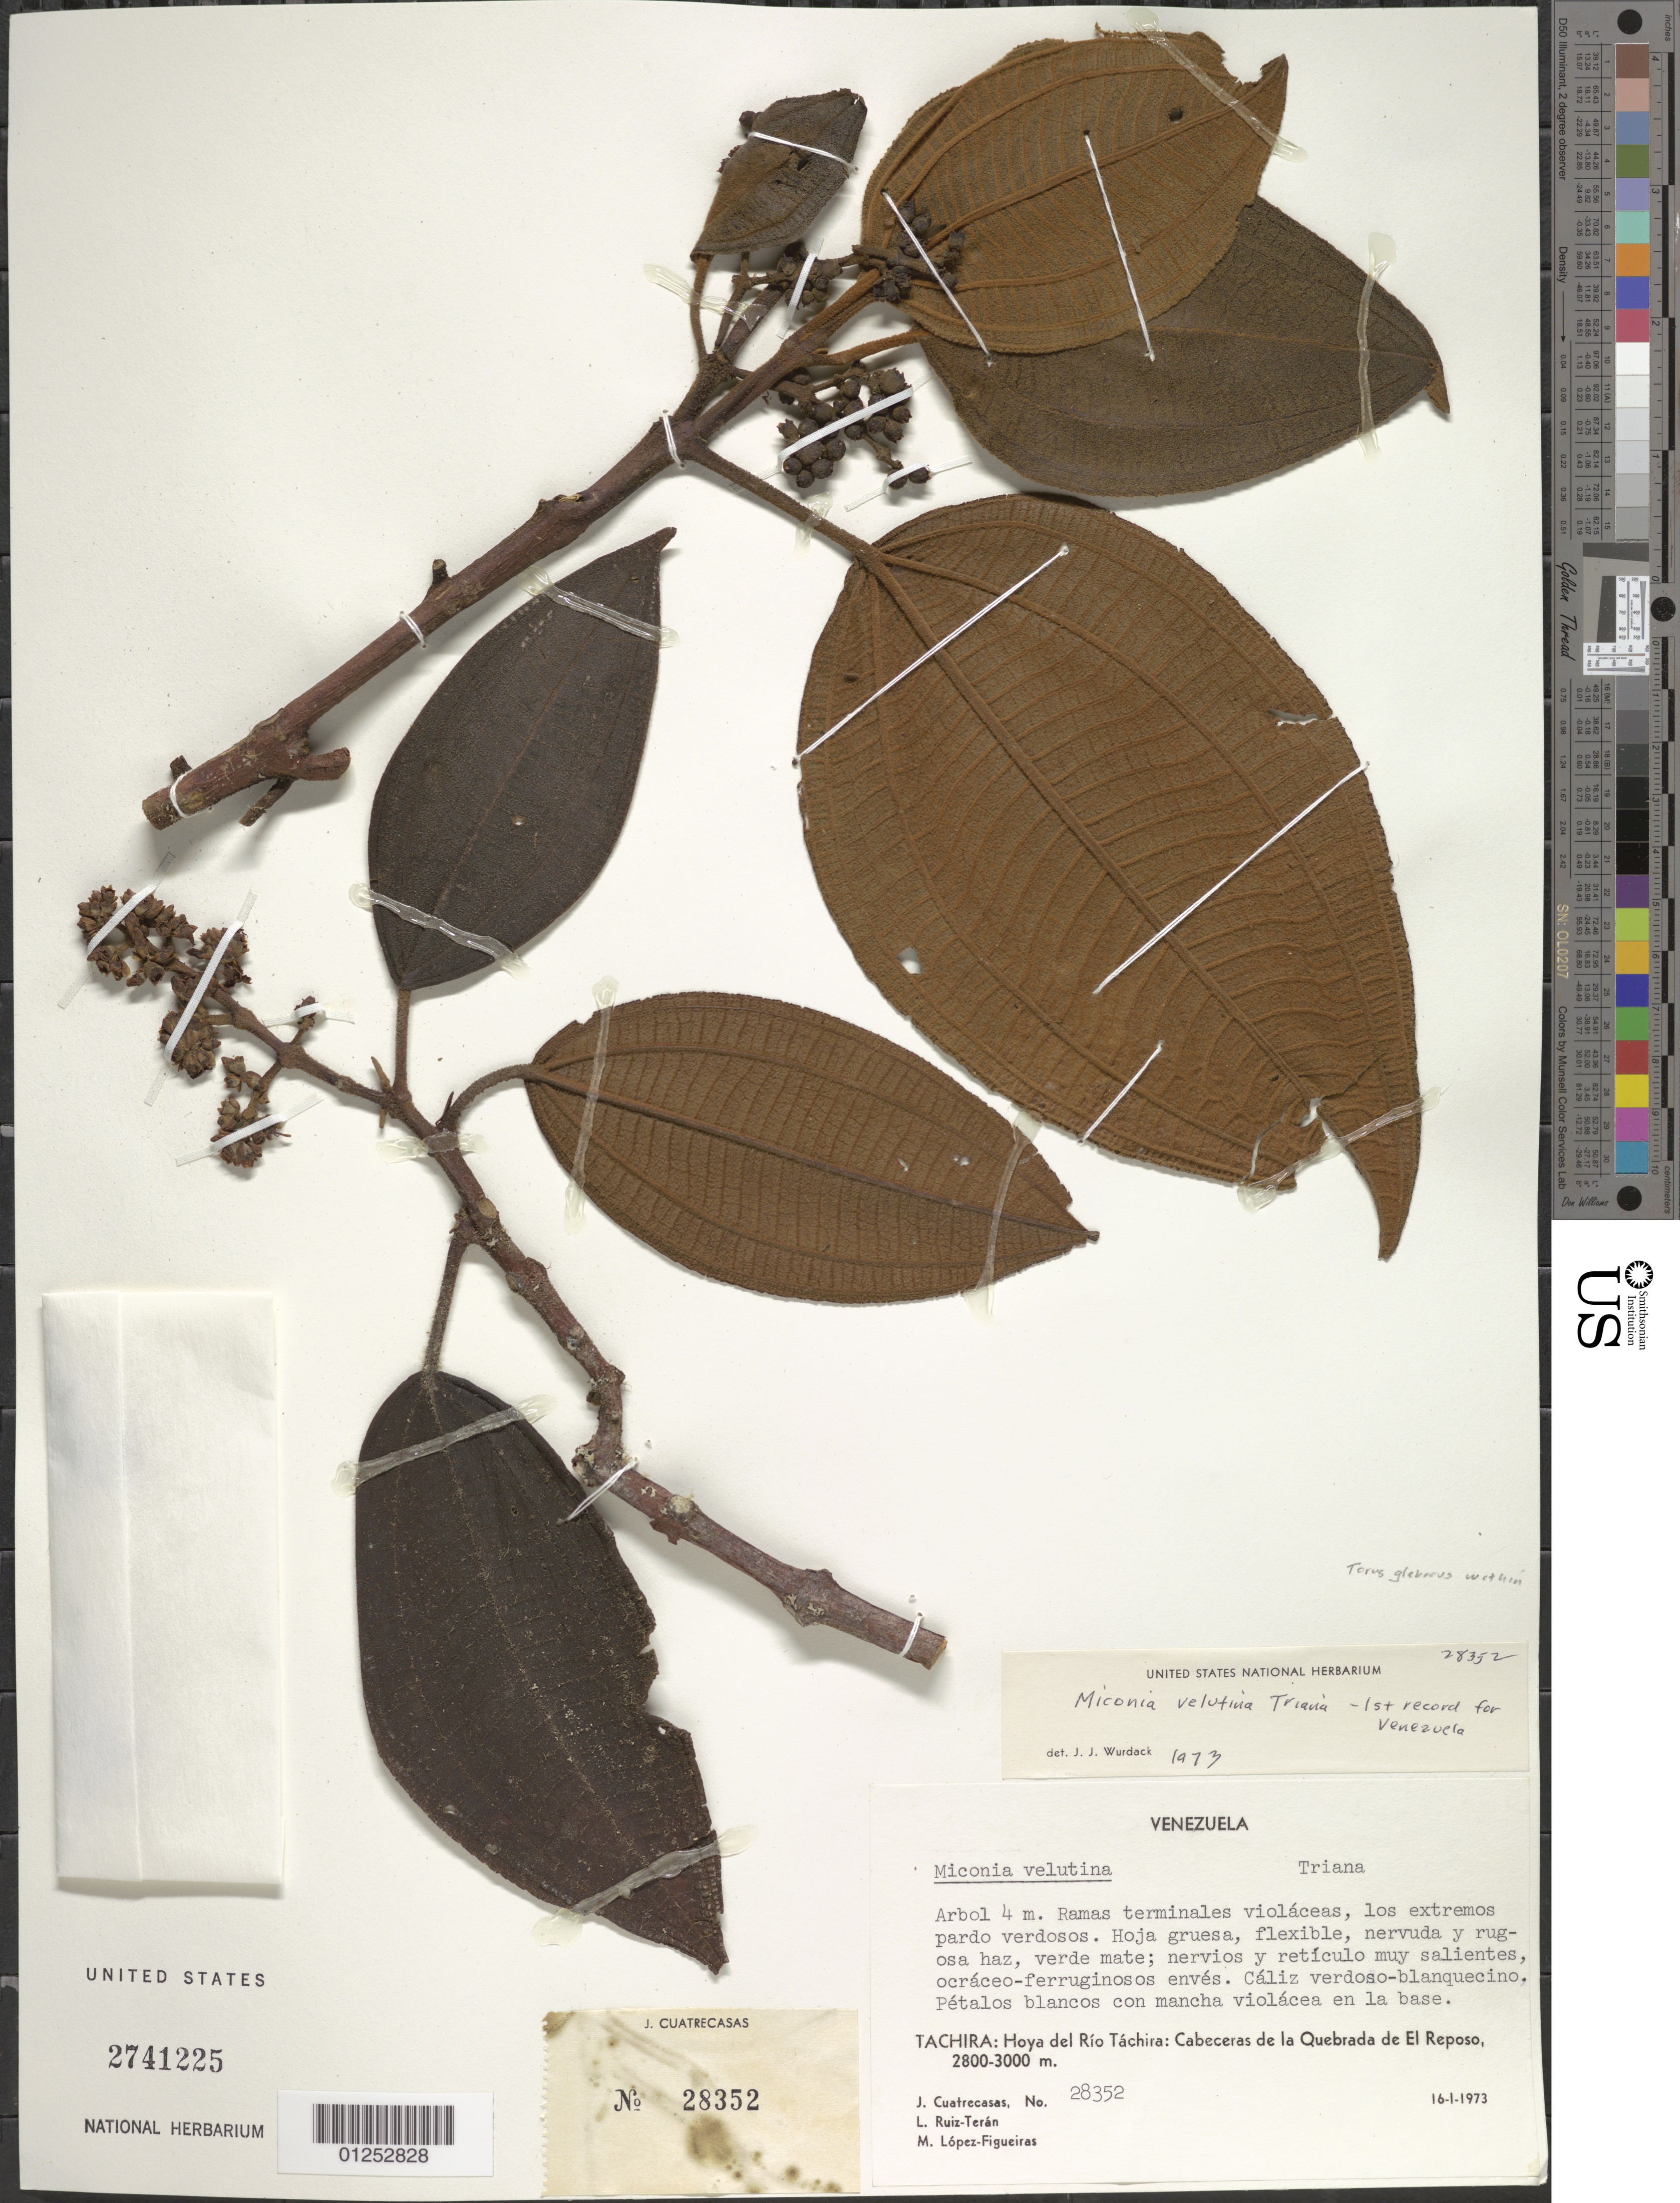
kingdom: Plantae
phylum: Tracheophyta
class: Magnoliopsida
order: Myrtales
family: Melastomataceae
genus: Miconia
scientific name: Miconia velutina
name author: Triana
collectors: J. Cuatrecasas, L. E. Ruíz-Terán & M. López Figueiras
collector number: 28352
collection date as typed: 16 Jan 1973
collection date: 1973-01-16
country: Venezuela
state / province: Tachira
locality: Hoya del Río Tachira: cabeceras de la Quebrada de El Reposo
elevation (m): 2800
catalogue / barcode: US 2741225